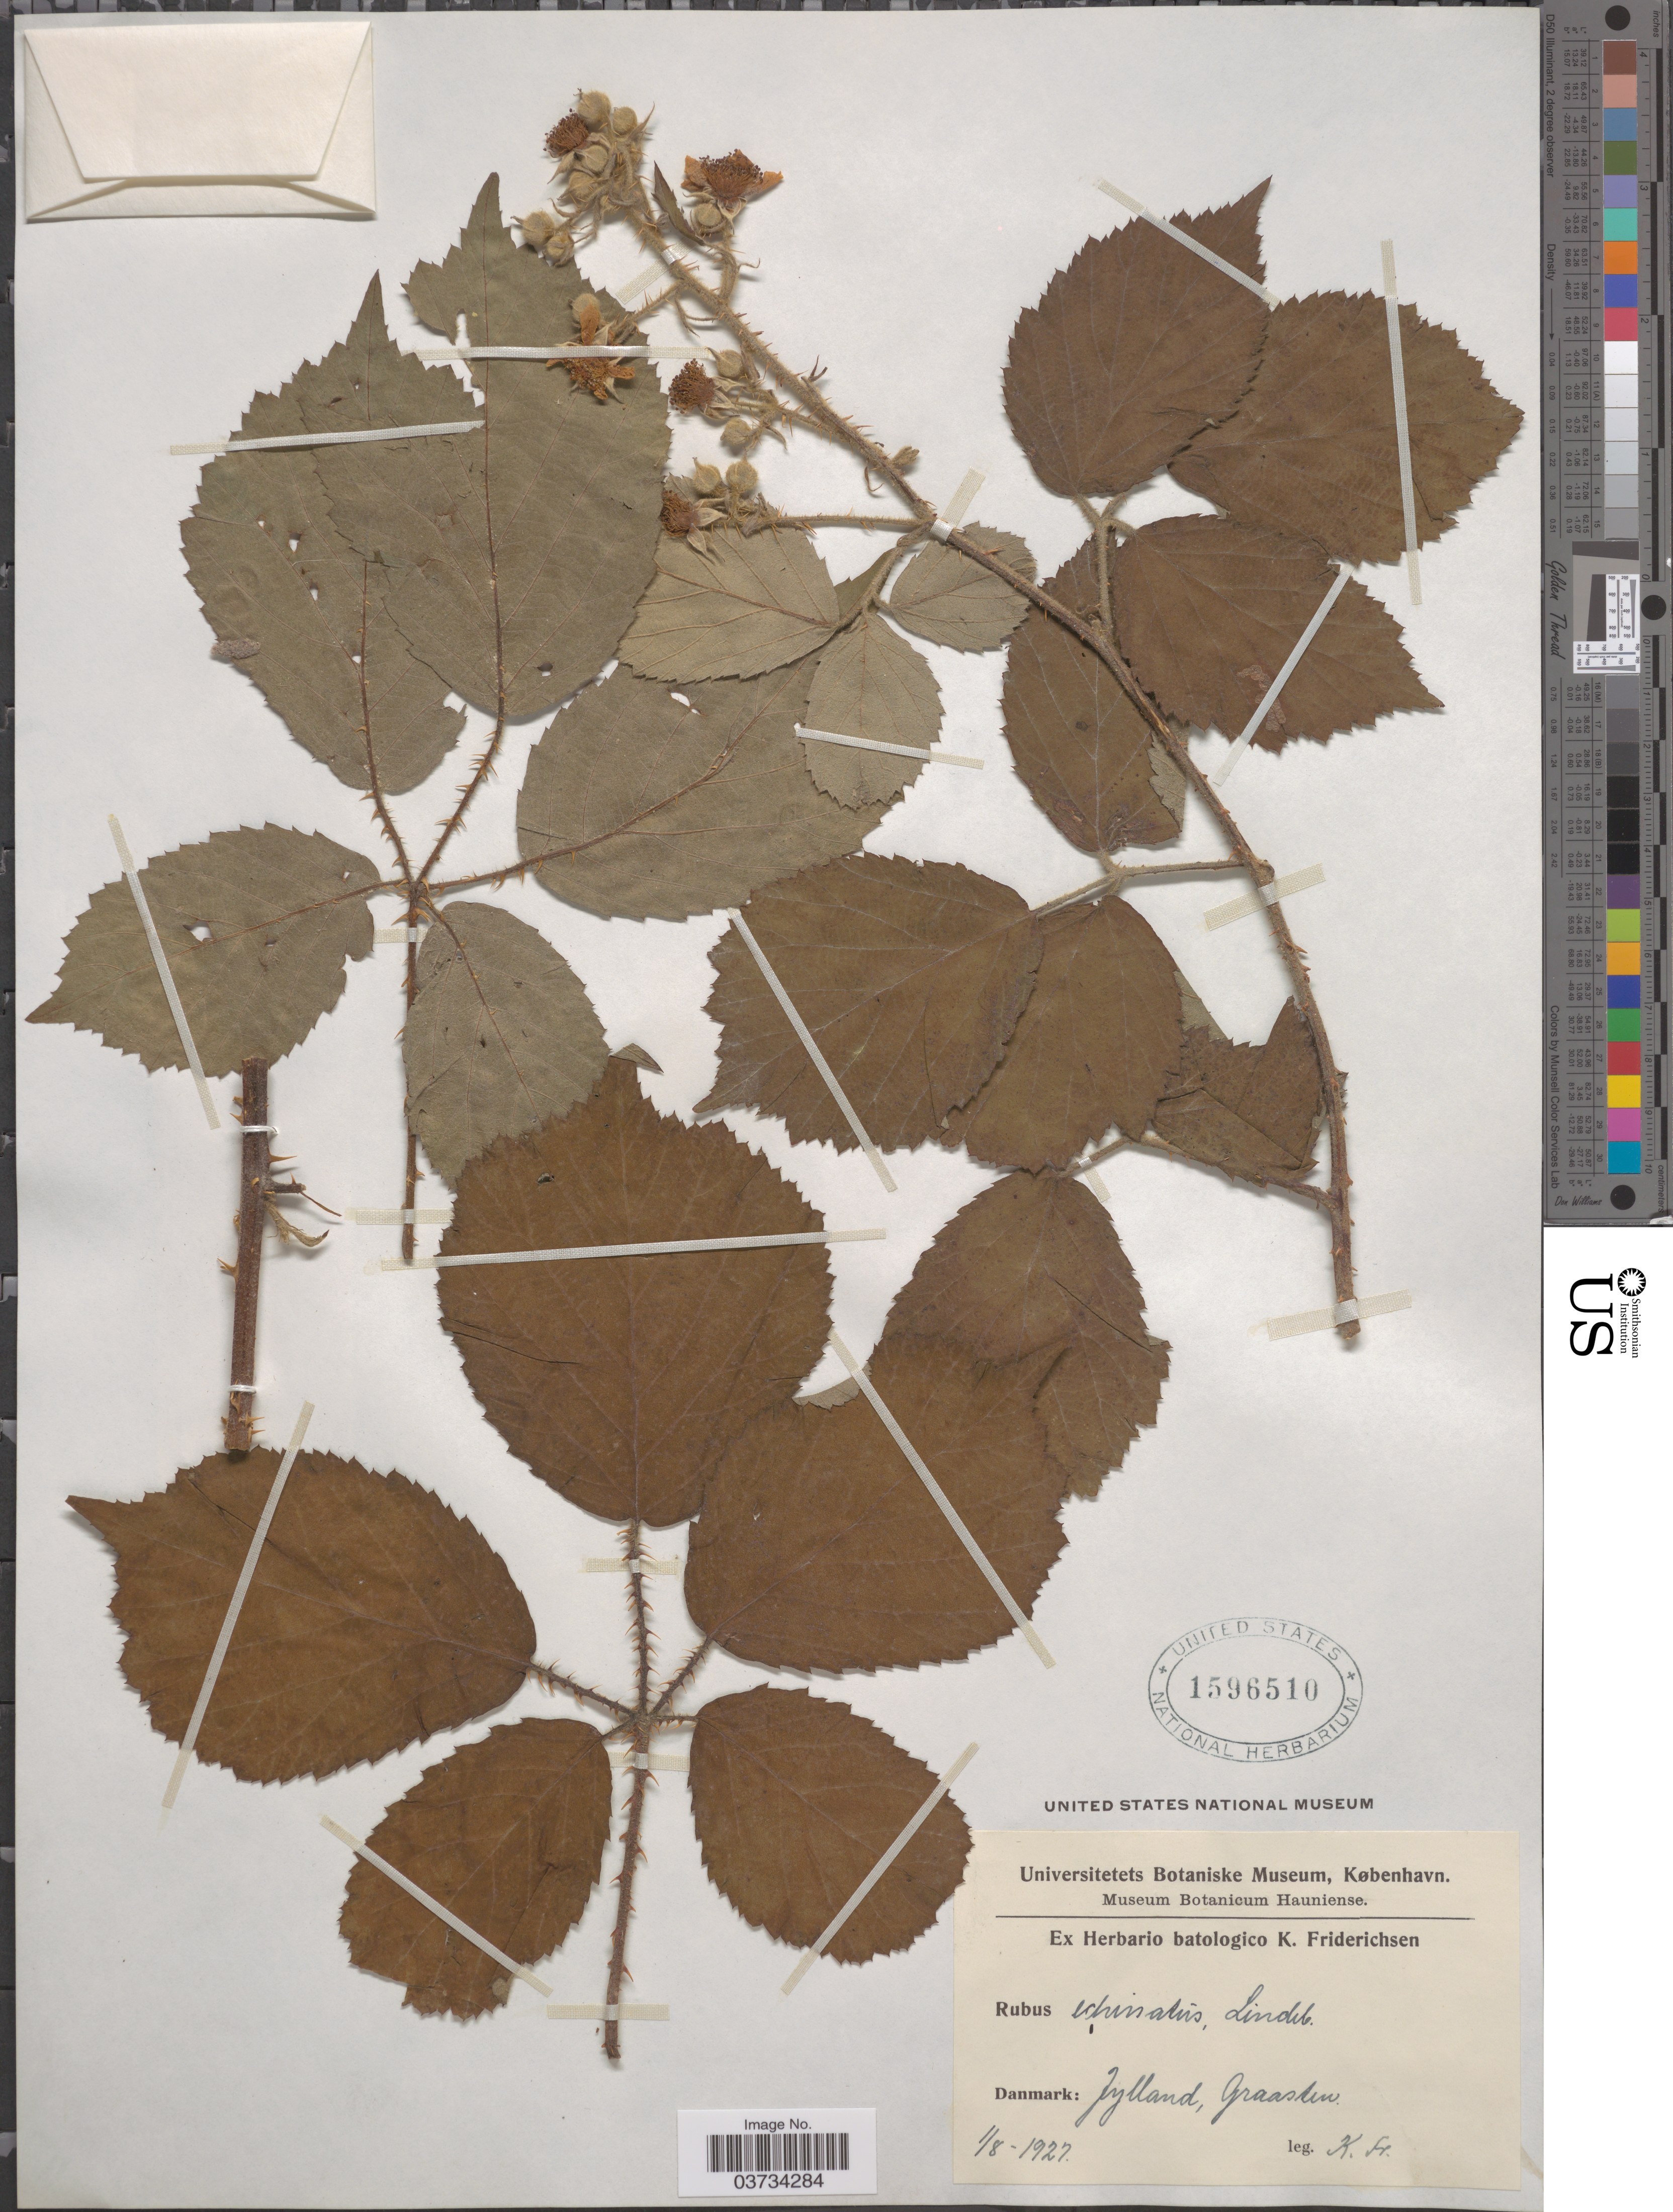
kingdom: Plantae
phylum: Tracheophyta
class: Magnoliopsida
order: Rosales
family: Rosaceae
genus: Rubus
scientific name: Rubus echinatus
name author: Lindl.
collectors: K. Friderichsen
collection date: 1927-08-01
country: Denmark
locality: Danmark: Jylland, Graasten.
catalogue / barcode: US 1596510